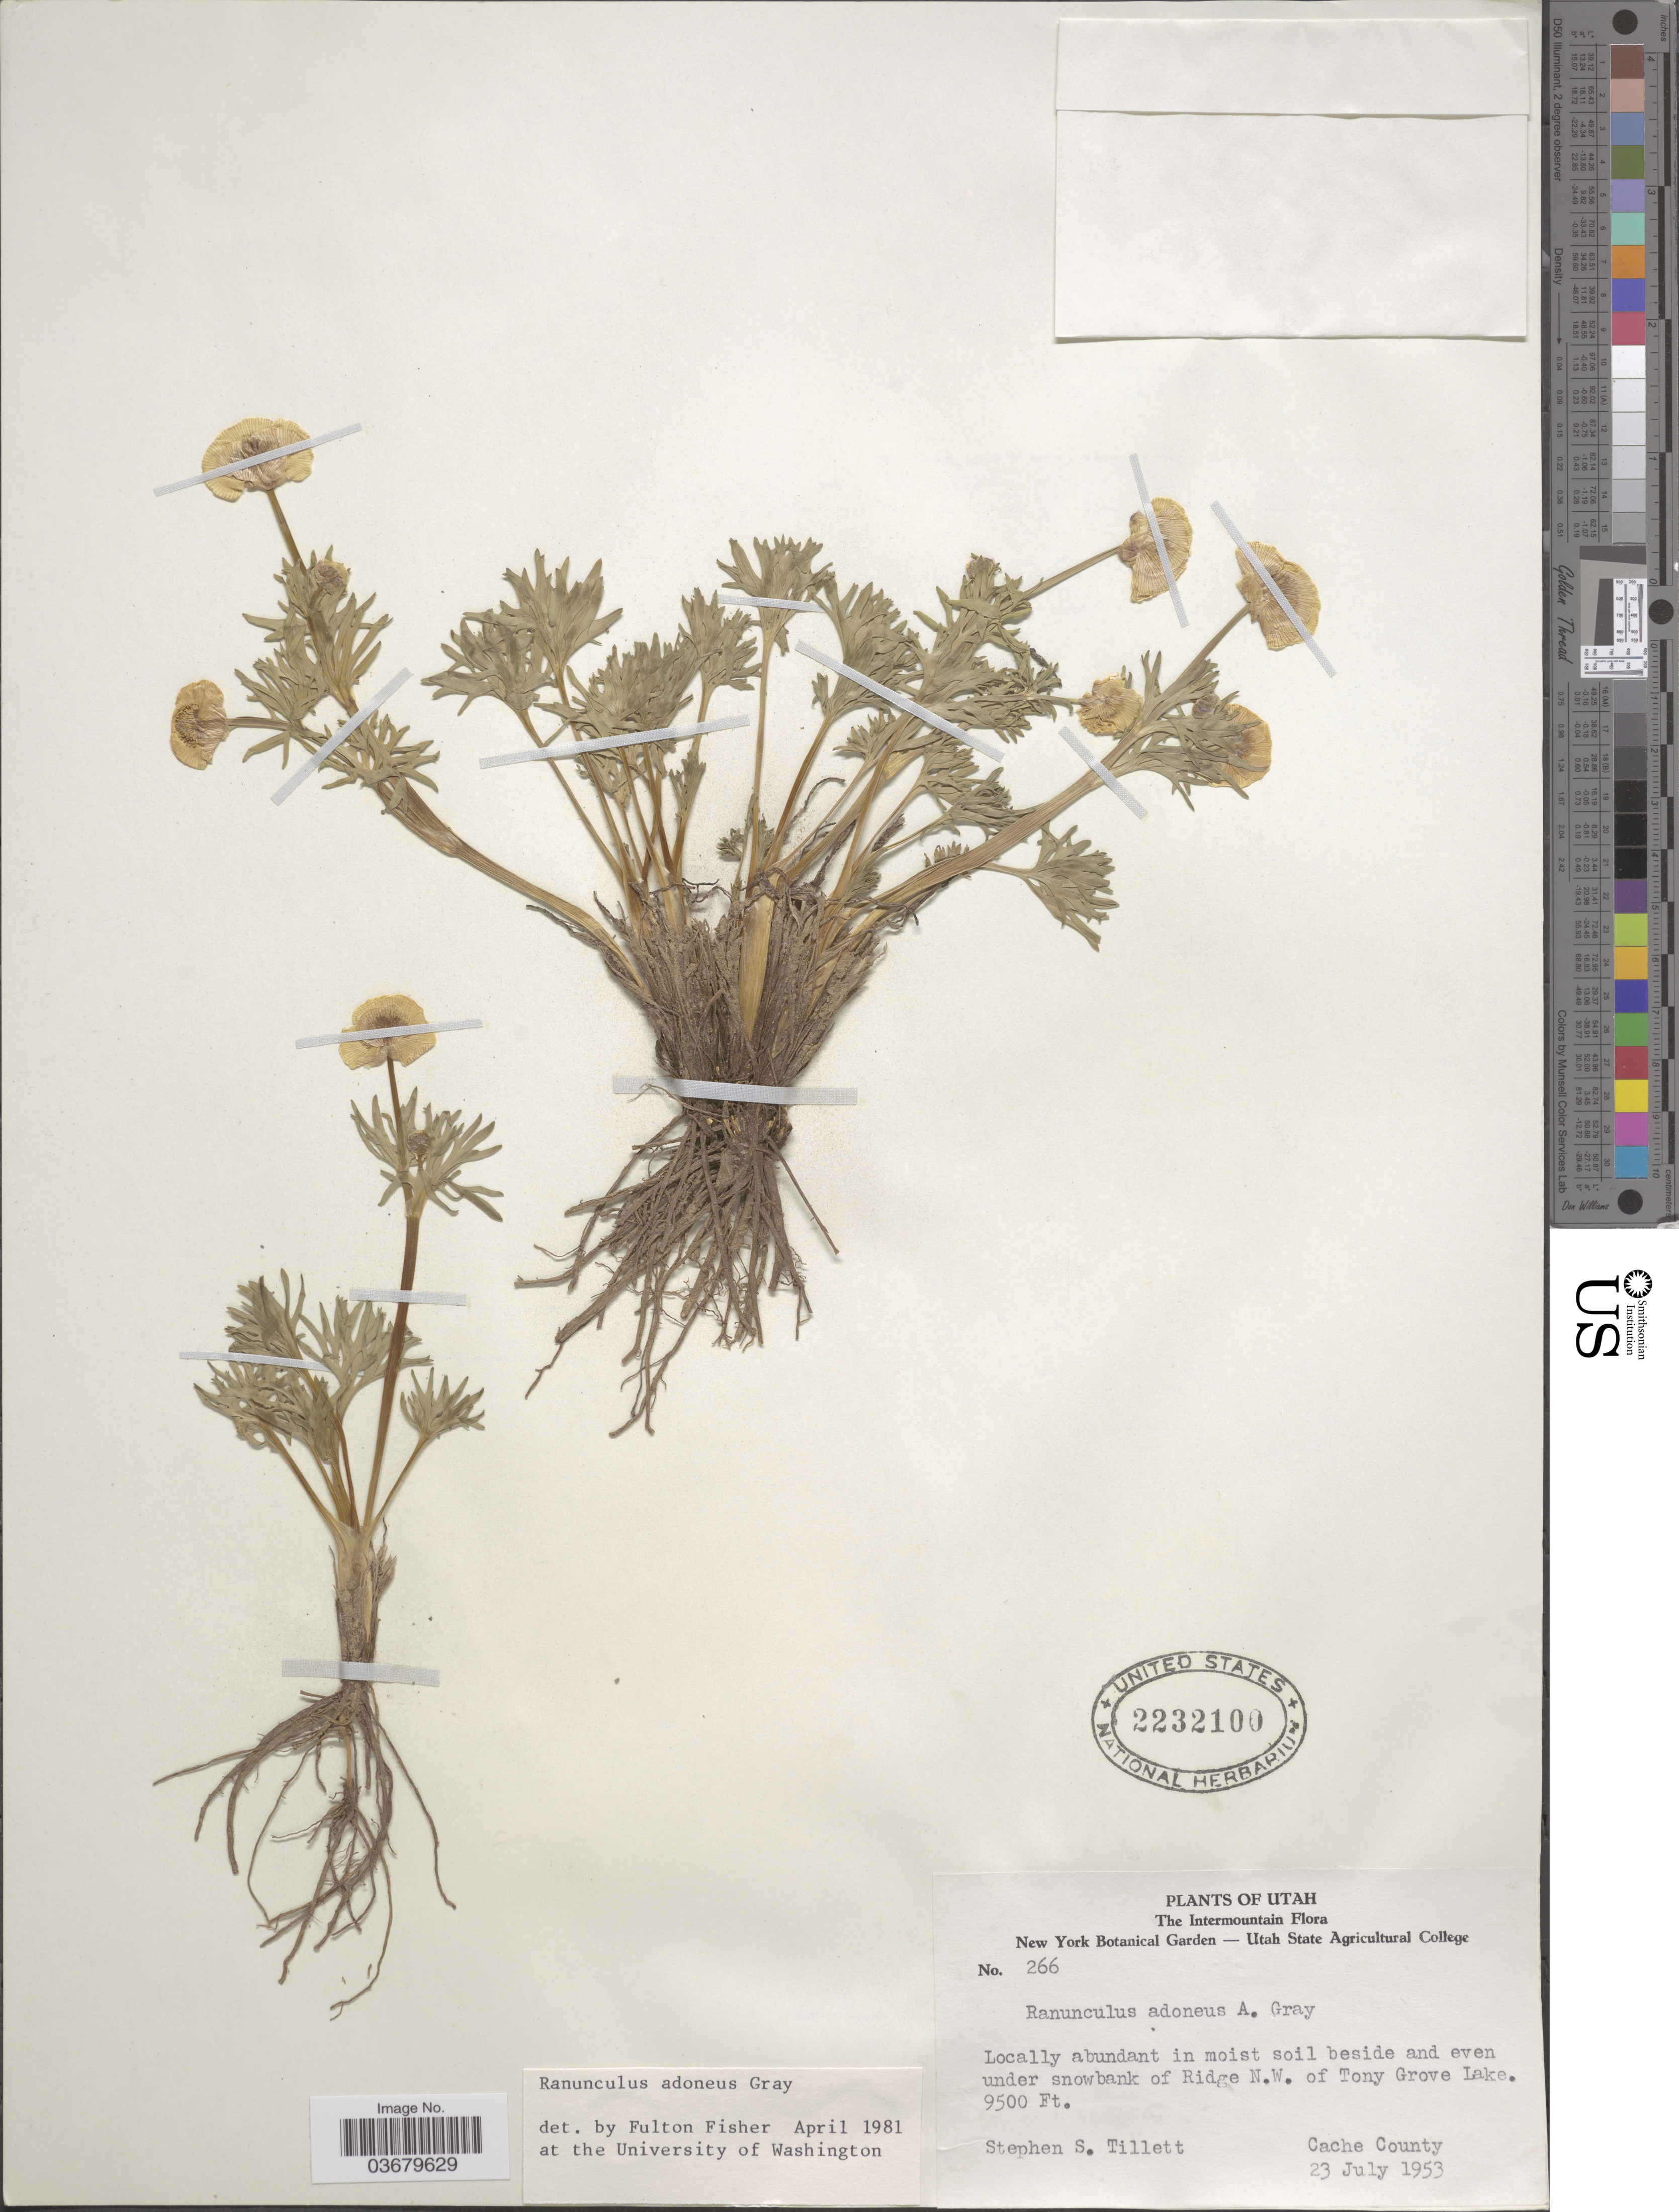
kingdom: Plantae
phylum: Tracheophyta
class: Magnoliopsida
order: Ranunculales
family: Ranunculaceae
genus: Ranunculus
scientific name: Ranunculus adoneus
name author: A. Gray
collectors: S. S. Tillett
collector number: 266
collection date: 1953-07-23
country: United States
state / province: Utah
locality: The Intermountain. Ridge N.W. of Tony Grove Lake. Cache County.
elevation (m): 2896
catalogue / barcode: US 2232100